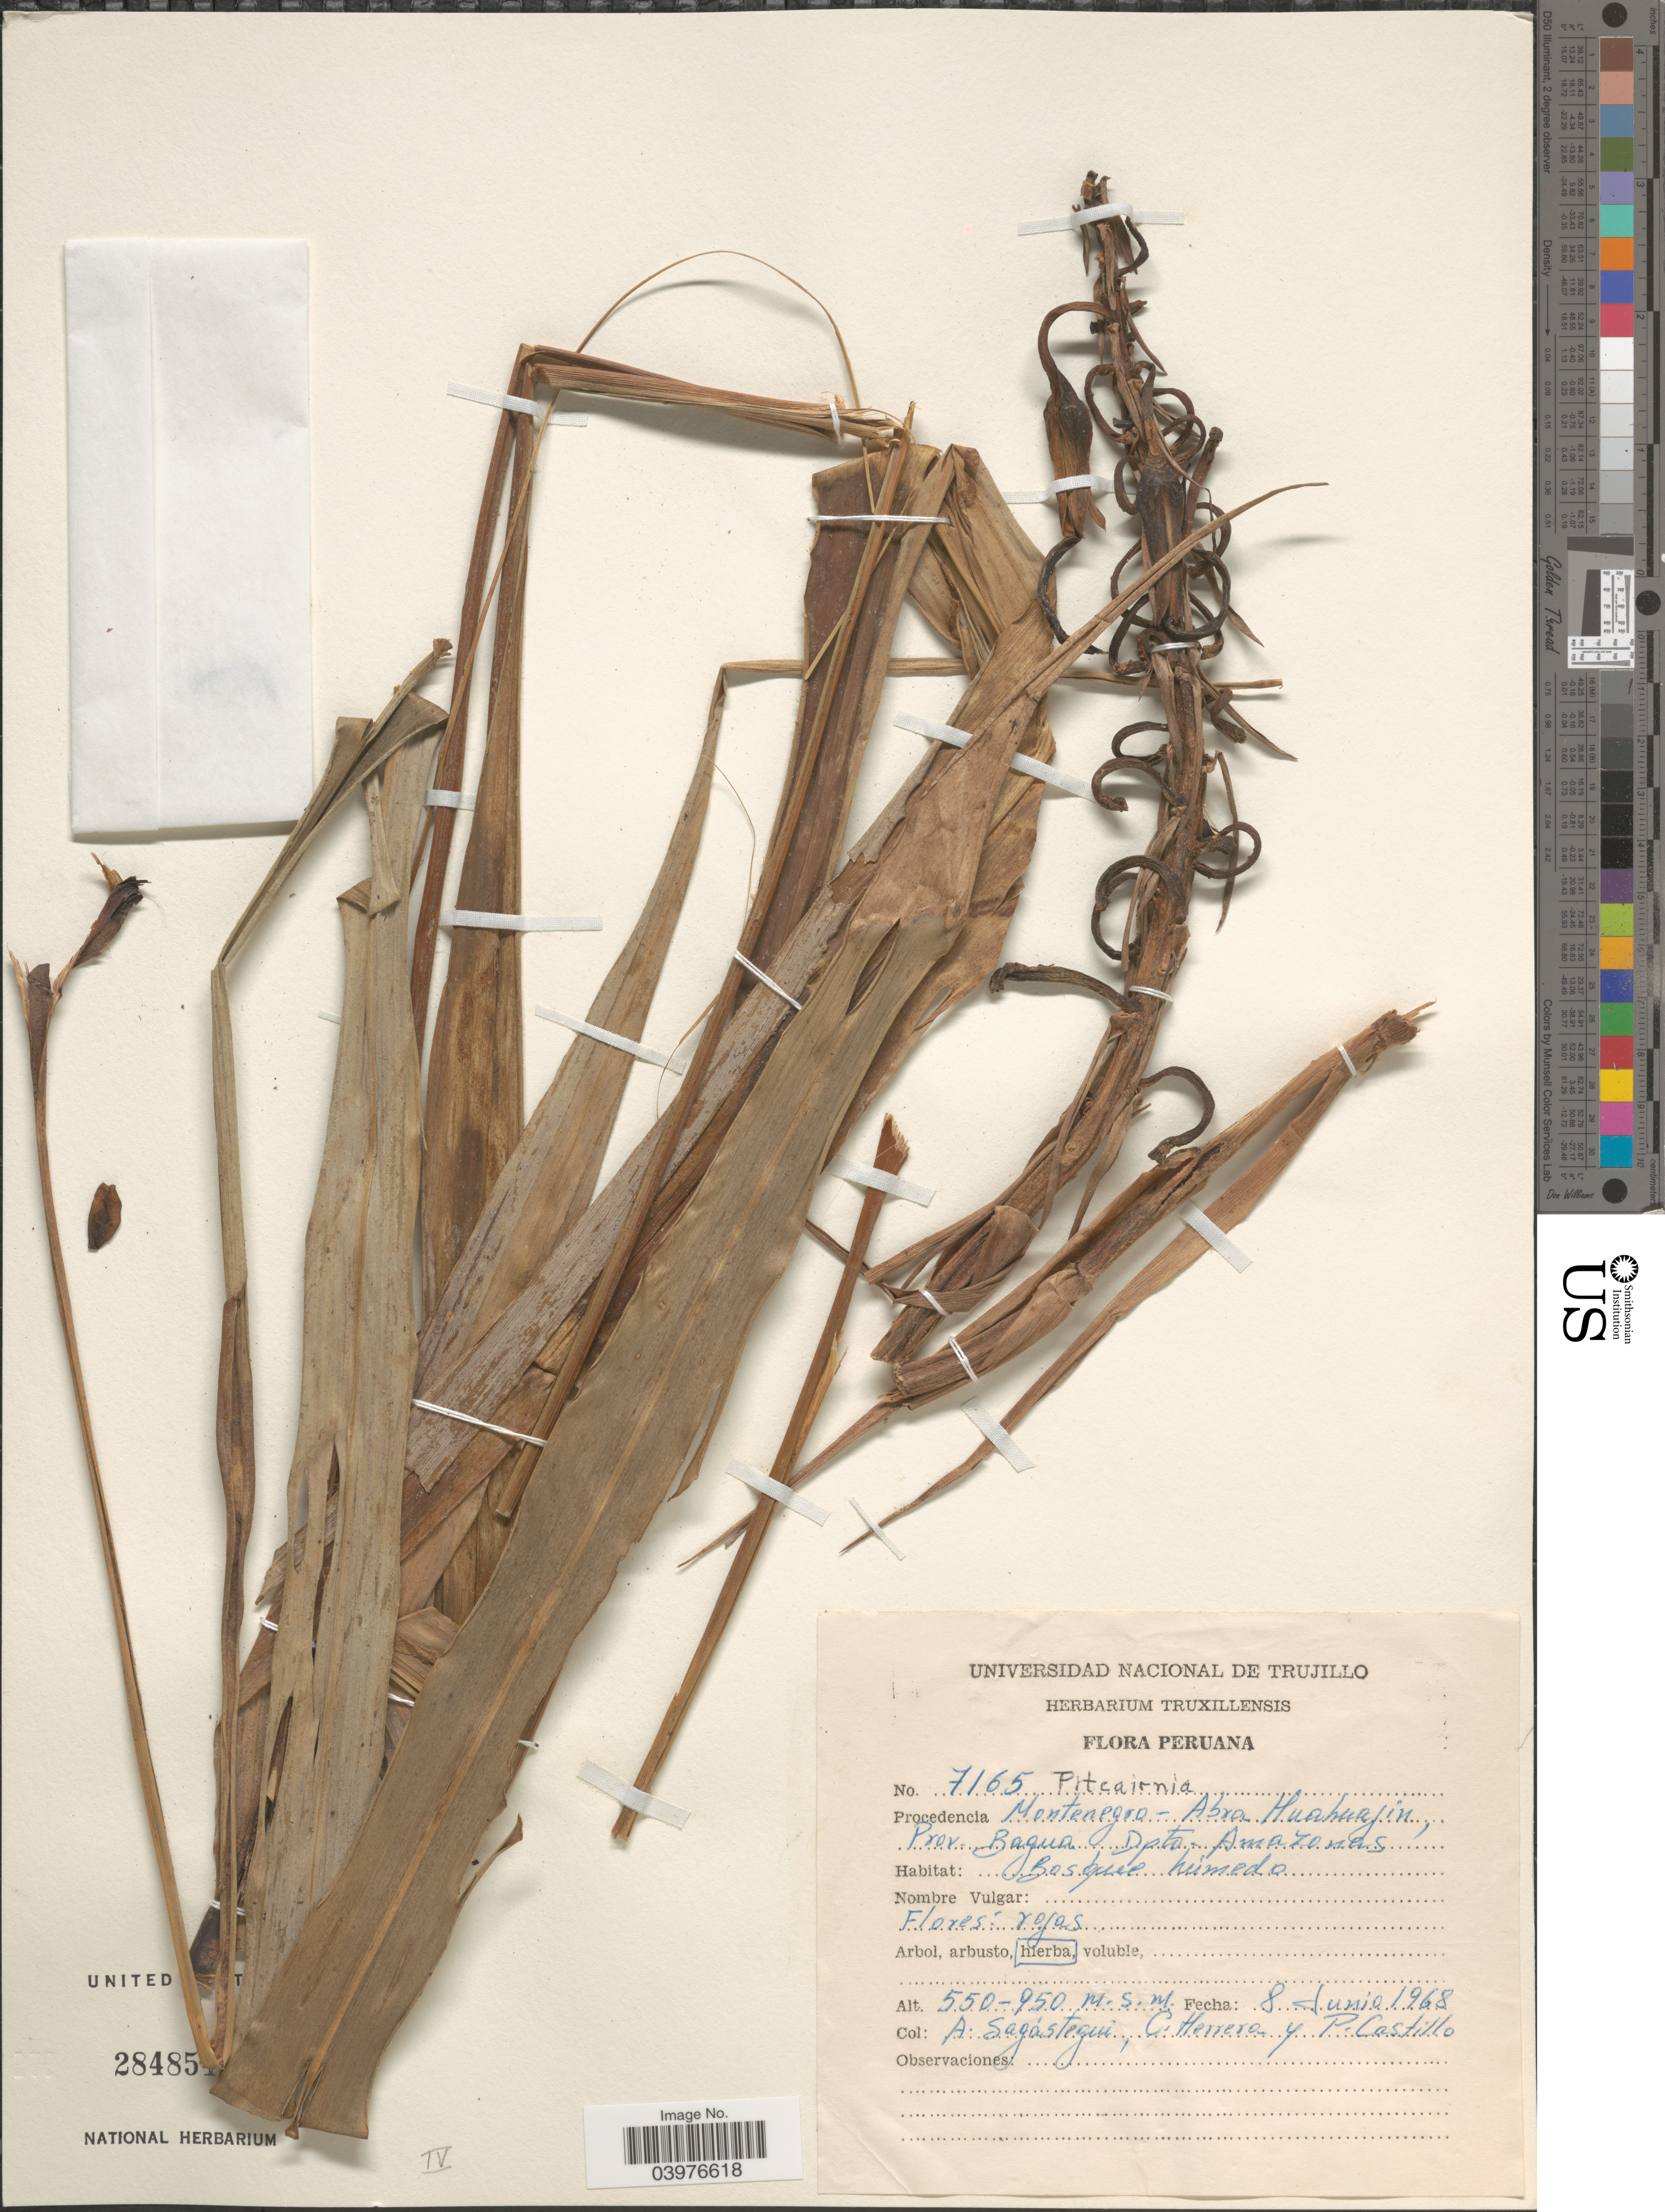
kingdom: Plantae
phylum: Tracheophyta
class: Liliopsida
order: Poales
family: Bromeliaceae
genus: Pitcairnia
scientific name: Pitcairnia sp.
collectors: A. Sagastegui, C. Herrera & P. Castillo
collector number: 7165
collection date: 1968-06-08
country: Peru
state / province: Amazonas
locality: Montenegro - Abra Huahuajin, Prov. Bagua, Dpto. Amazonas.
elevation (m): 550